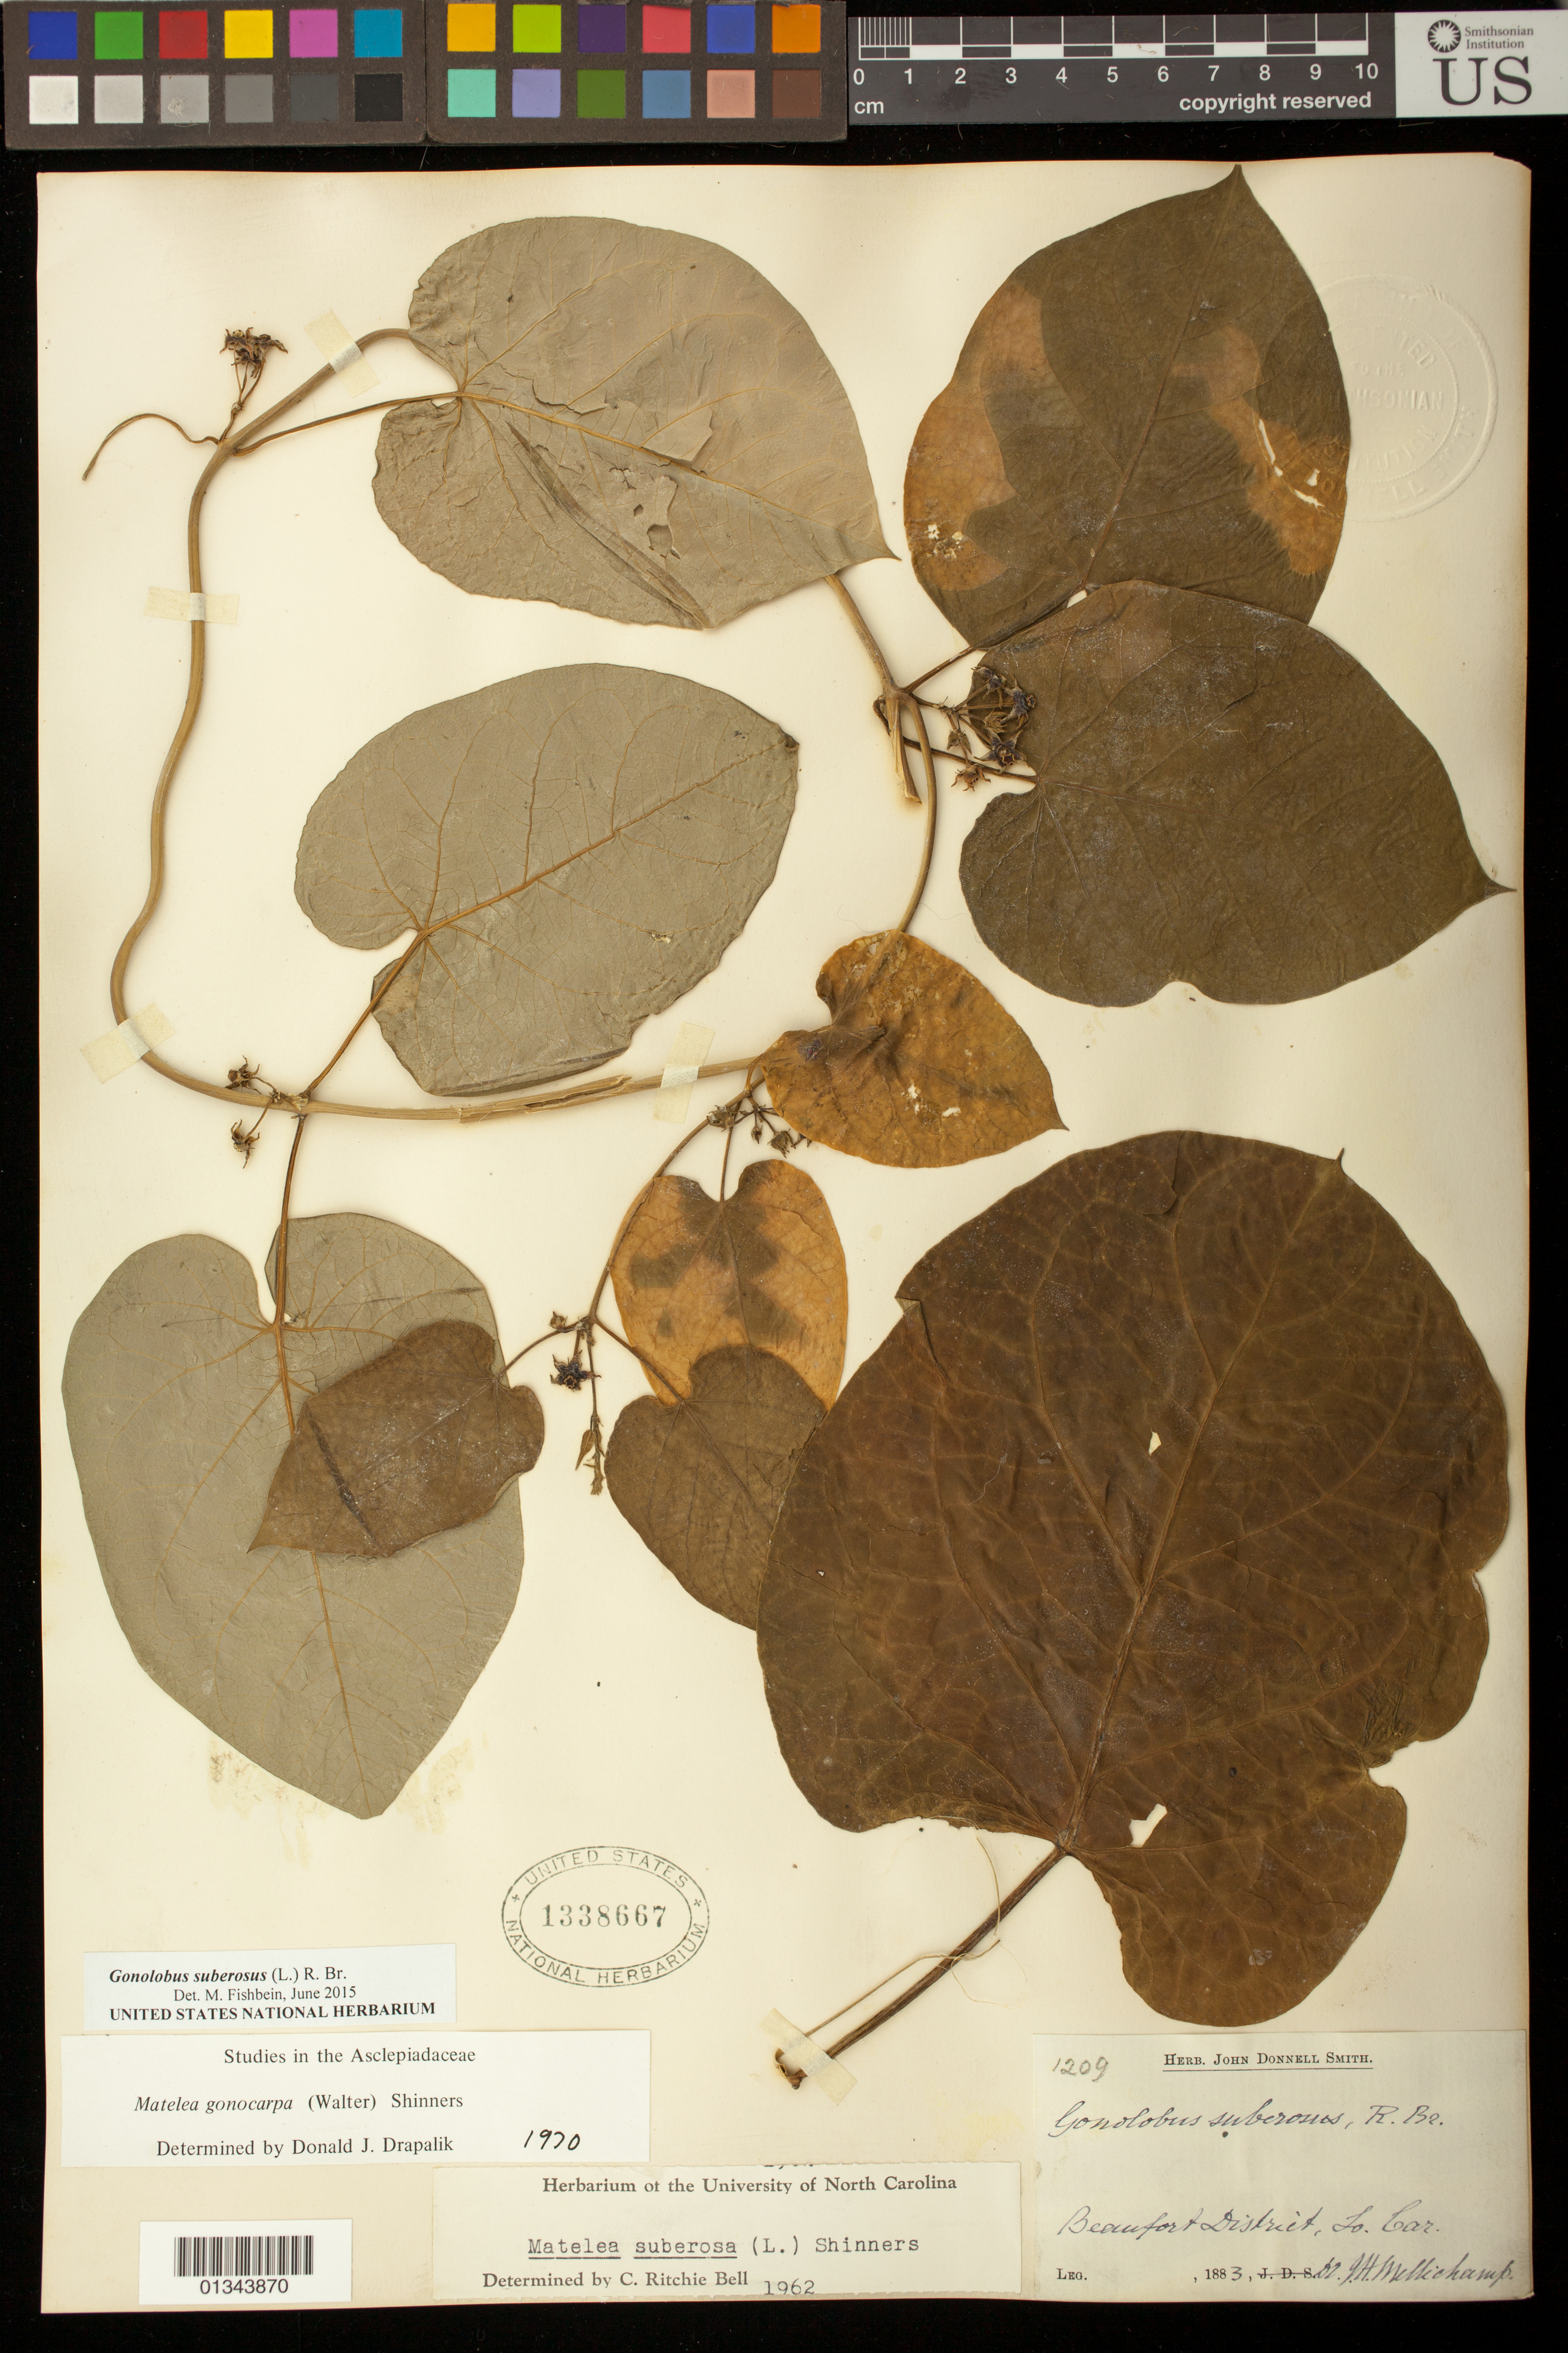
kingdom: Plantae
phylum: Tracheophyta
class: Magnoliopsida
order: Gentianales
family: Apocynaceae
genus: Gonolobus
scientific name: Gonolobus suberosus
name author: (L.) R. Br.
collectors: J. H. Mellichamp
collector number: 1209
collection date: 1883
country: United States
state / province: South Carolina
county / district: Beaufort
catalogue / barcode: US 1338667